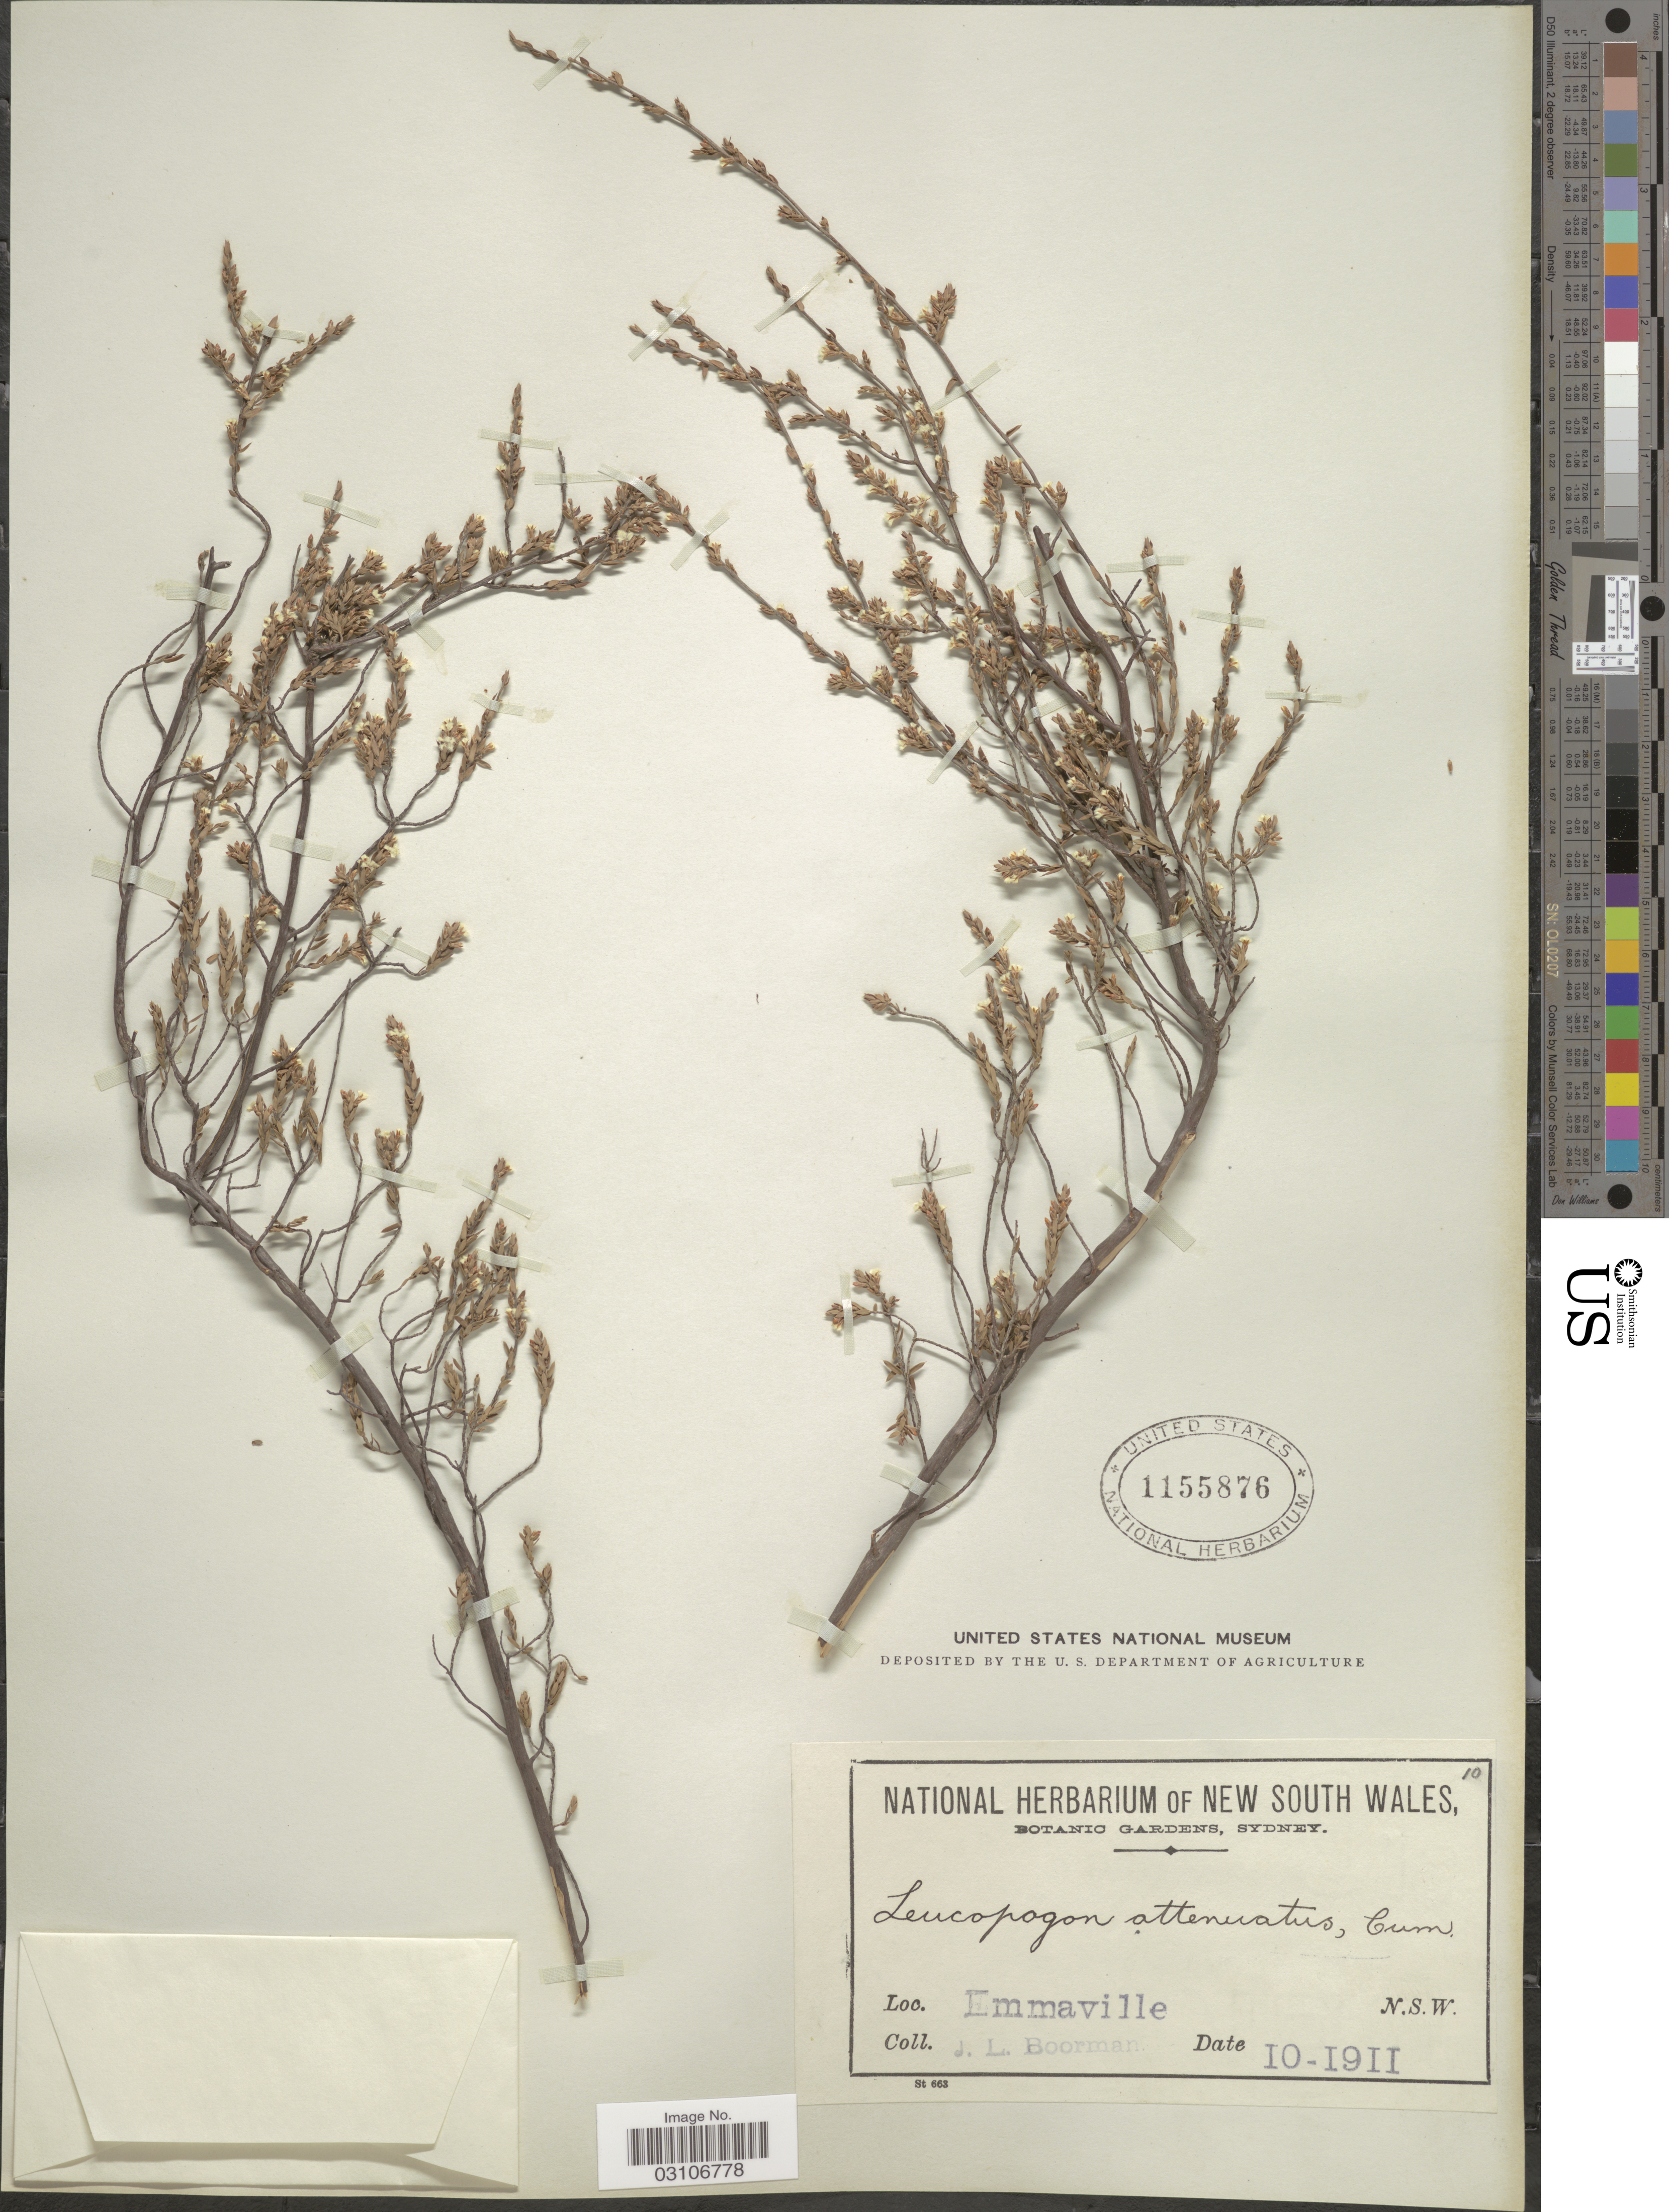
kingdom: Plantae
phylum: Tracheophyta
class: Magnoliopsida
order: Ericales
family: Ericaceae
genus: Leucopogon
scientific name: Leucopogon attenuatus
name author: A. Cunn.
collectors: J. Boorman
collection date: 1911-10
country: Australia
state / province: New South Wales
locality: Emmaville.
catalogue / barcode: US 1155876